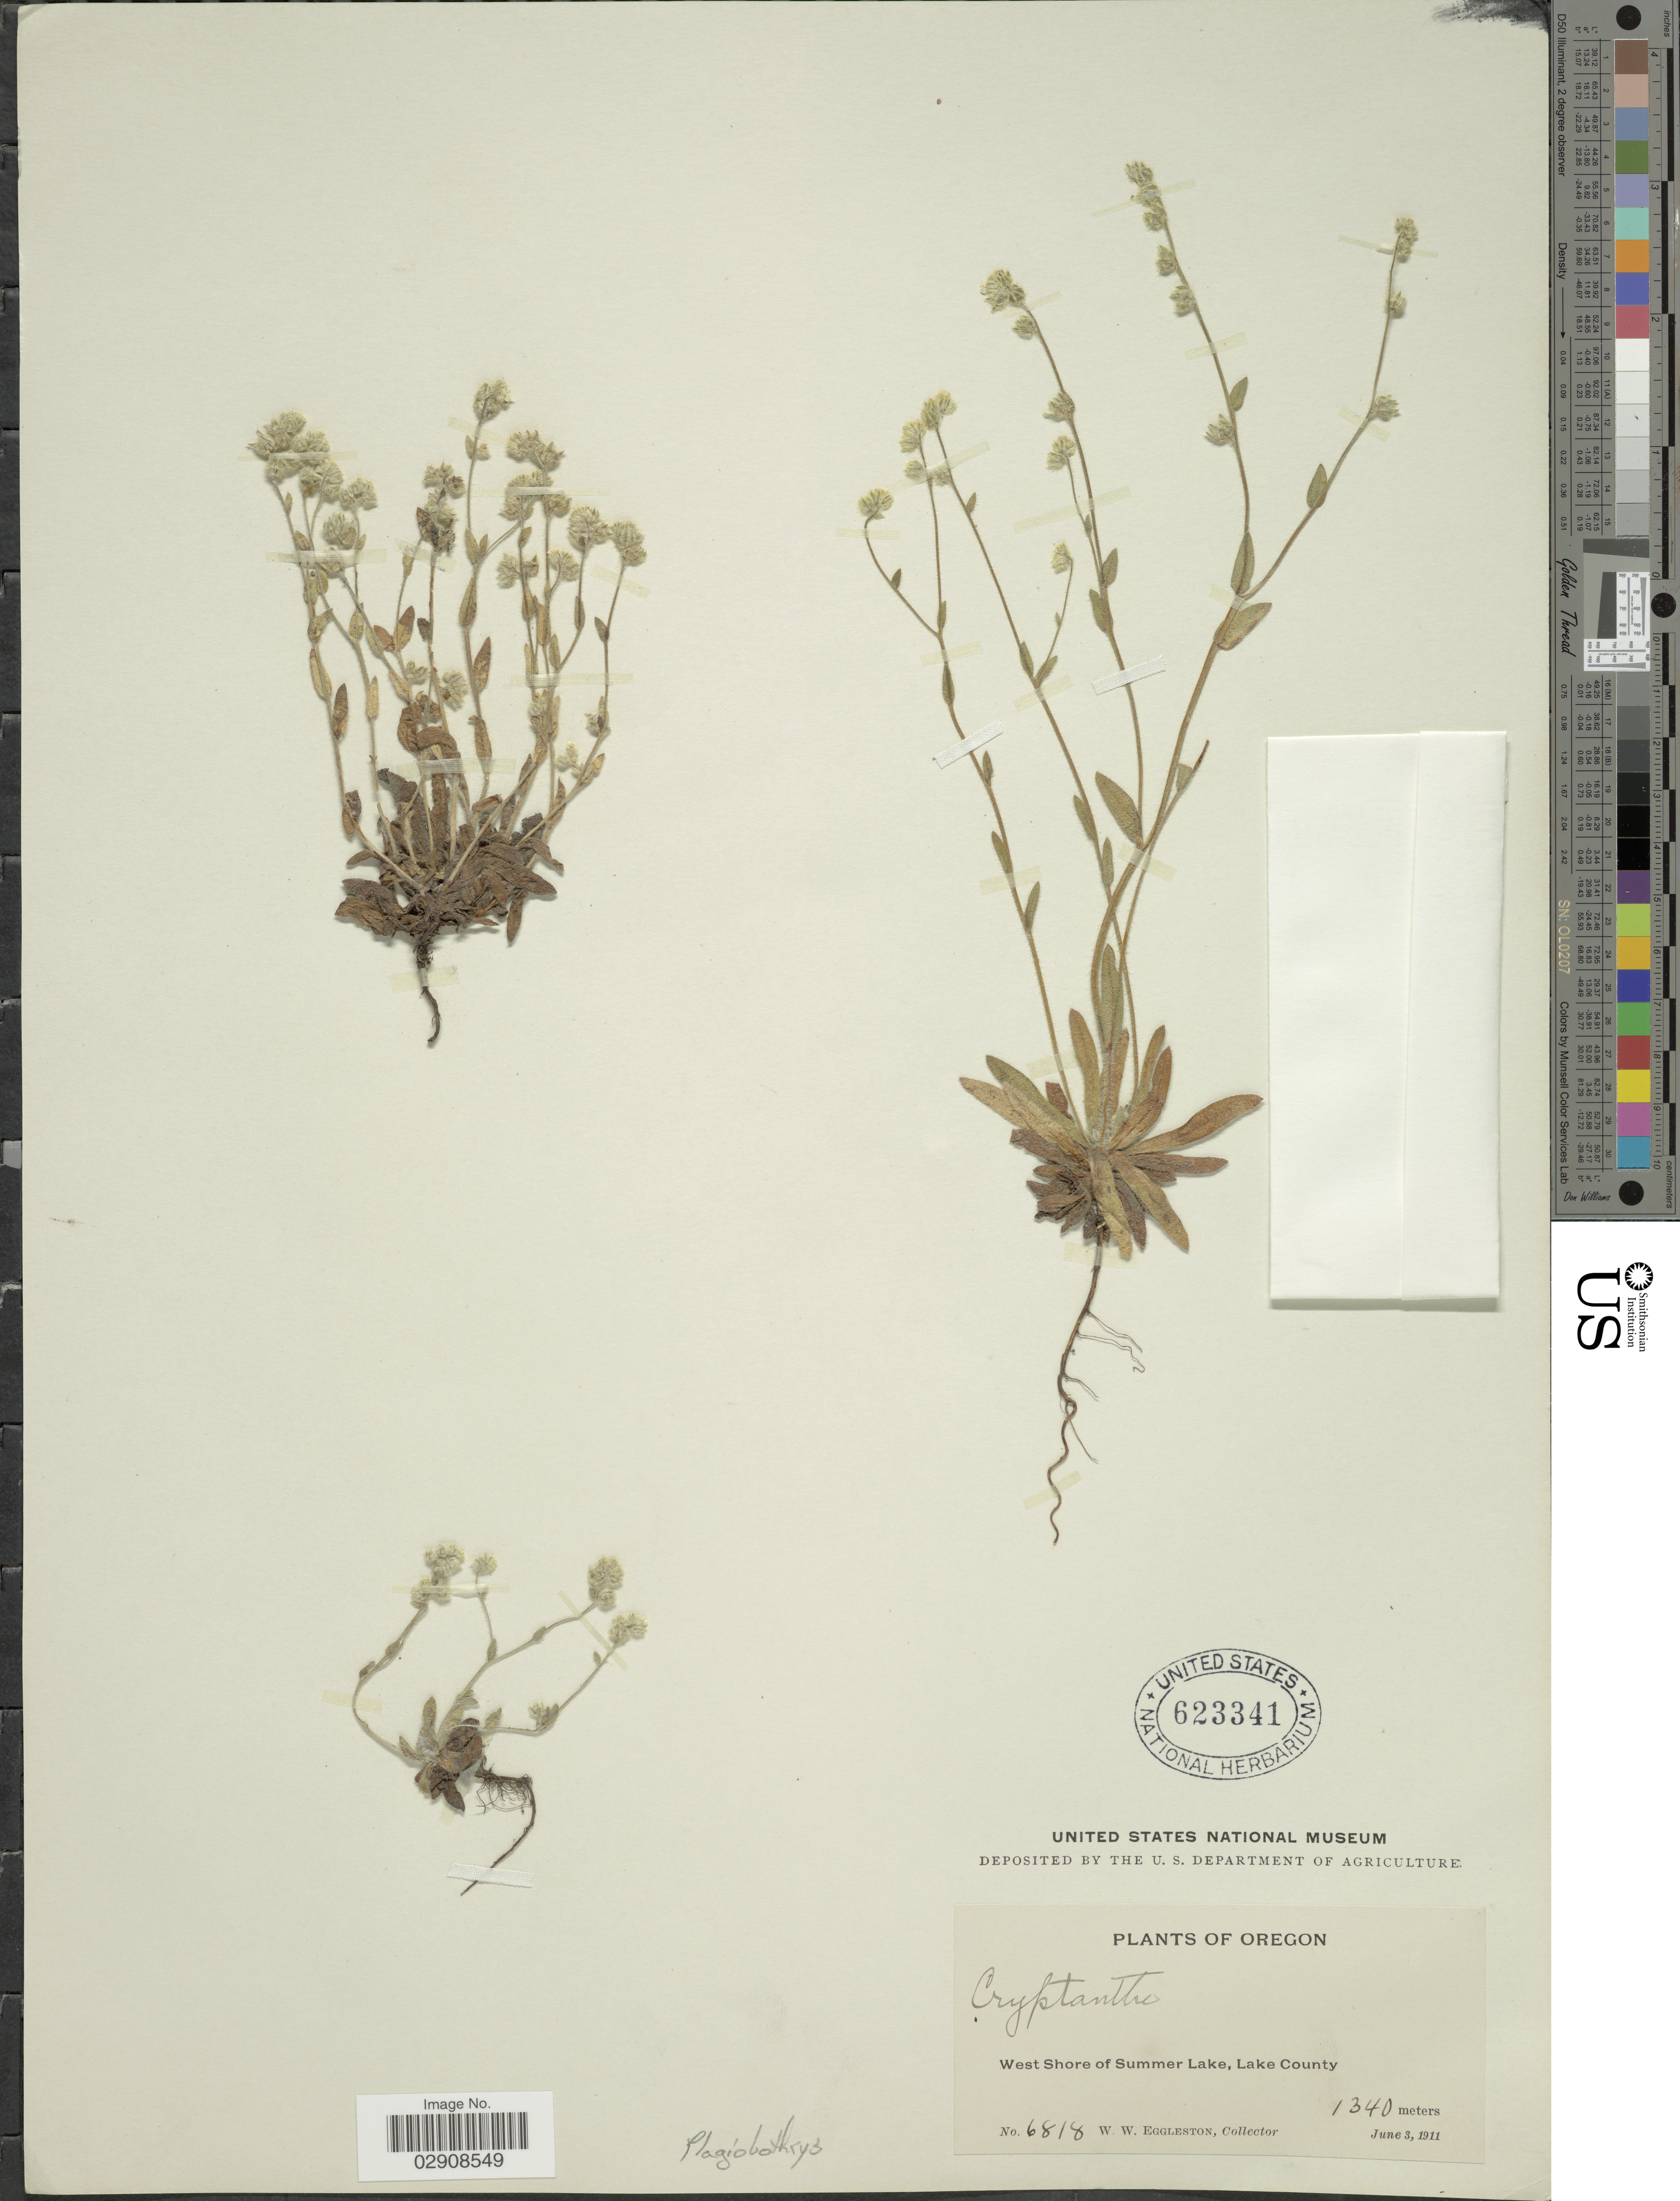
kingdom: Plantae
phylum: Tracheophyta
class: Magnoliopsida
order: Boraginales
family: Boraginaceae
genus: Cryptantha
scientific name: Cryptantha sp.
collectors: W. W. Eggleston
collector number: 6818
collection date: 1911-06-03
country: United States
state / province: Oregon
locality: West Shore of Summer Lake, Lake County.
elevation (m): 1340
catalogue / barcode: US 623341